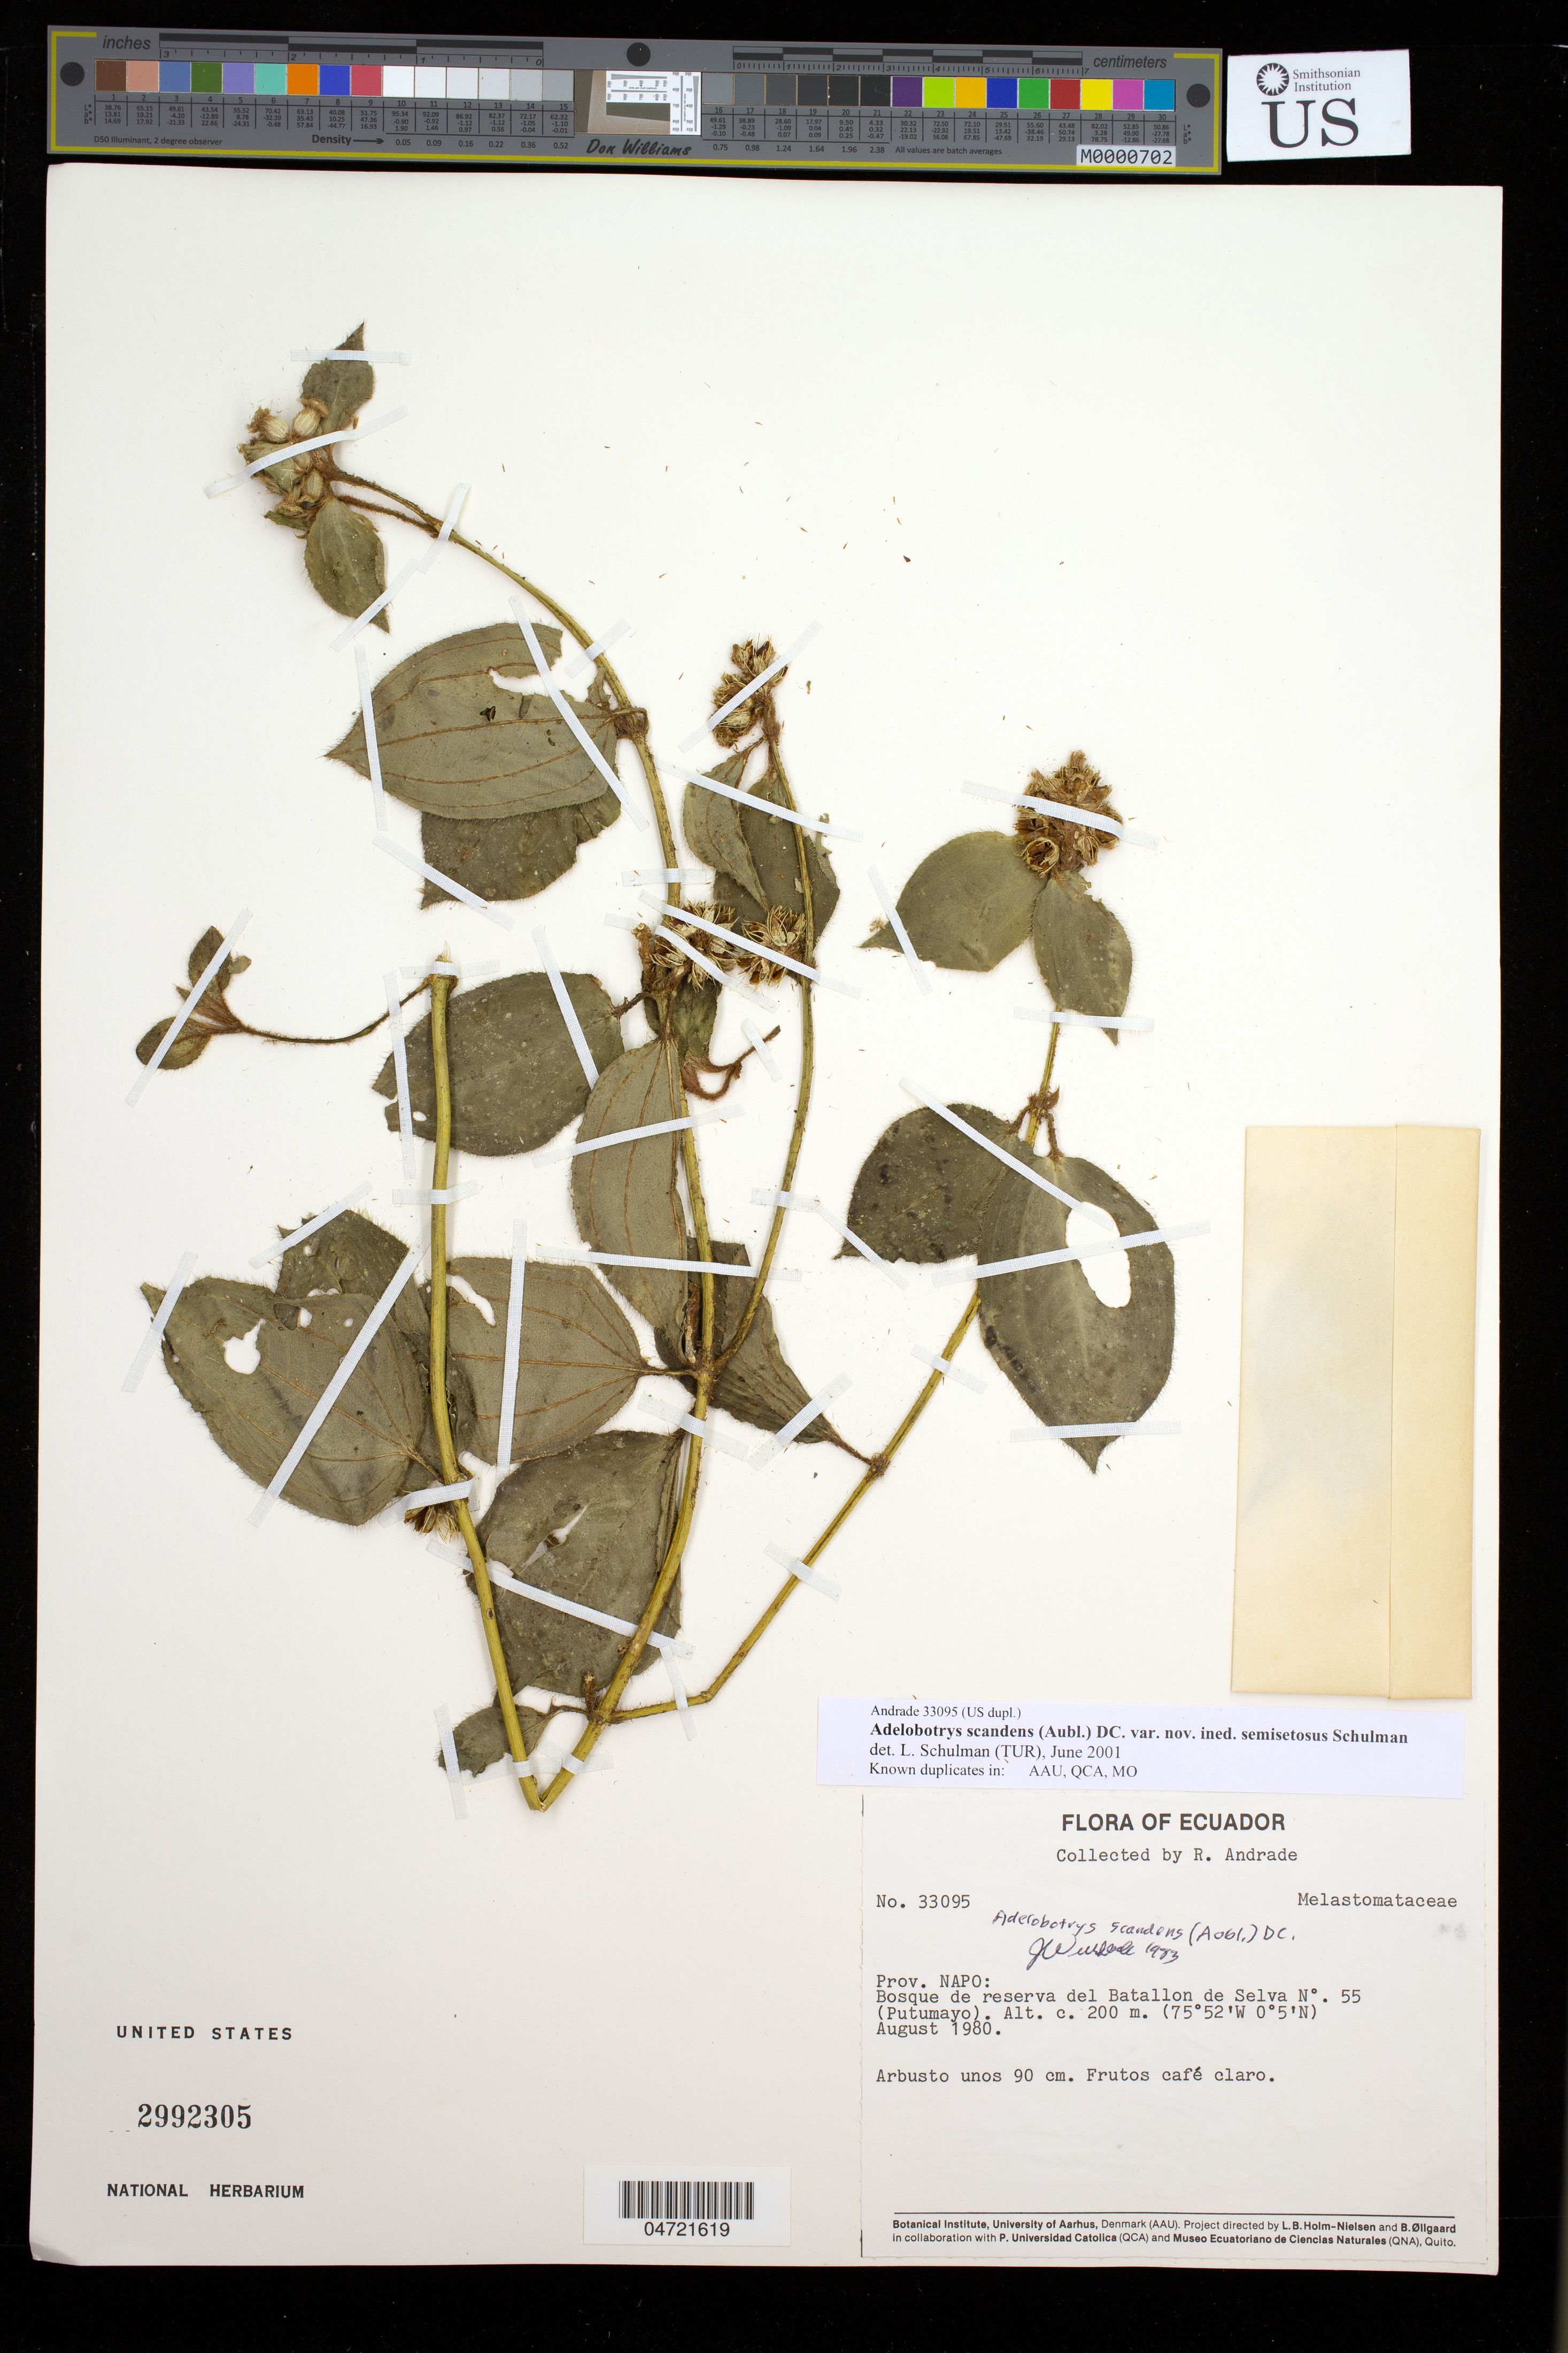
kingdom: Plantae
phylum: Tracheophyta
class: Magnoliopsida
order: Myrtales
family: Melastomataceae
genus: Adelobotrys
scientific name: Adelobotrys scandens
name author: (Aubl.) DC.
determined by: Schulman, Leif, (TUR), University of Turku (FINLAND)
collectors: R. Andrade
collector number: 33095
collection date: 1980-08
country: Ecuador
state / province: Napo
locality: Bosque de reserva del Batallon de Selva No. 55 (Putumayo)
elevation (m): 200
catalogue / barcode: US 2992305